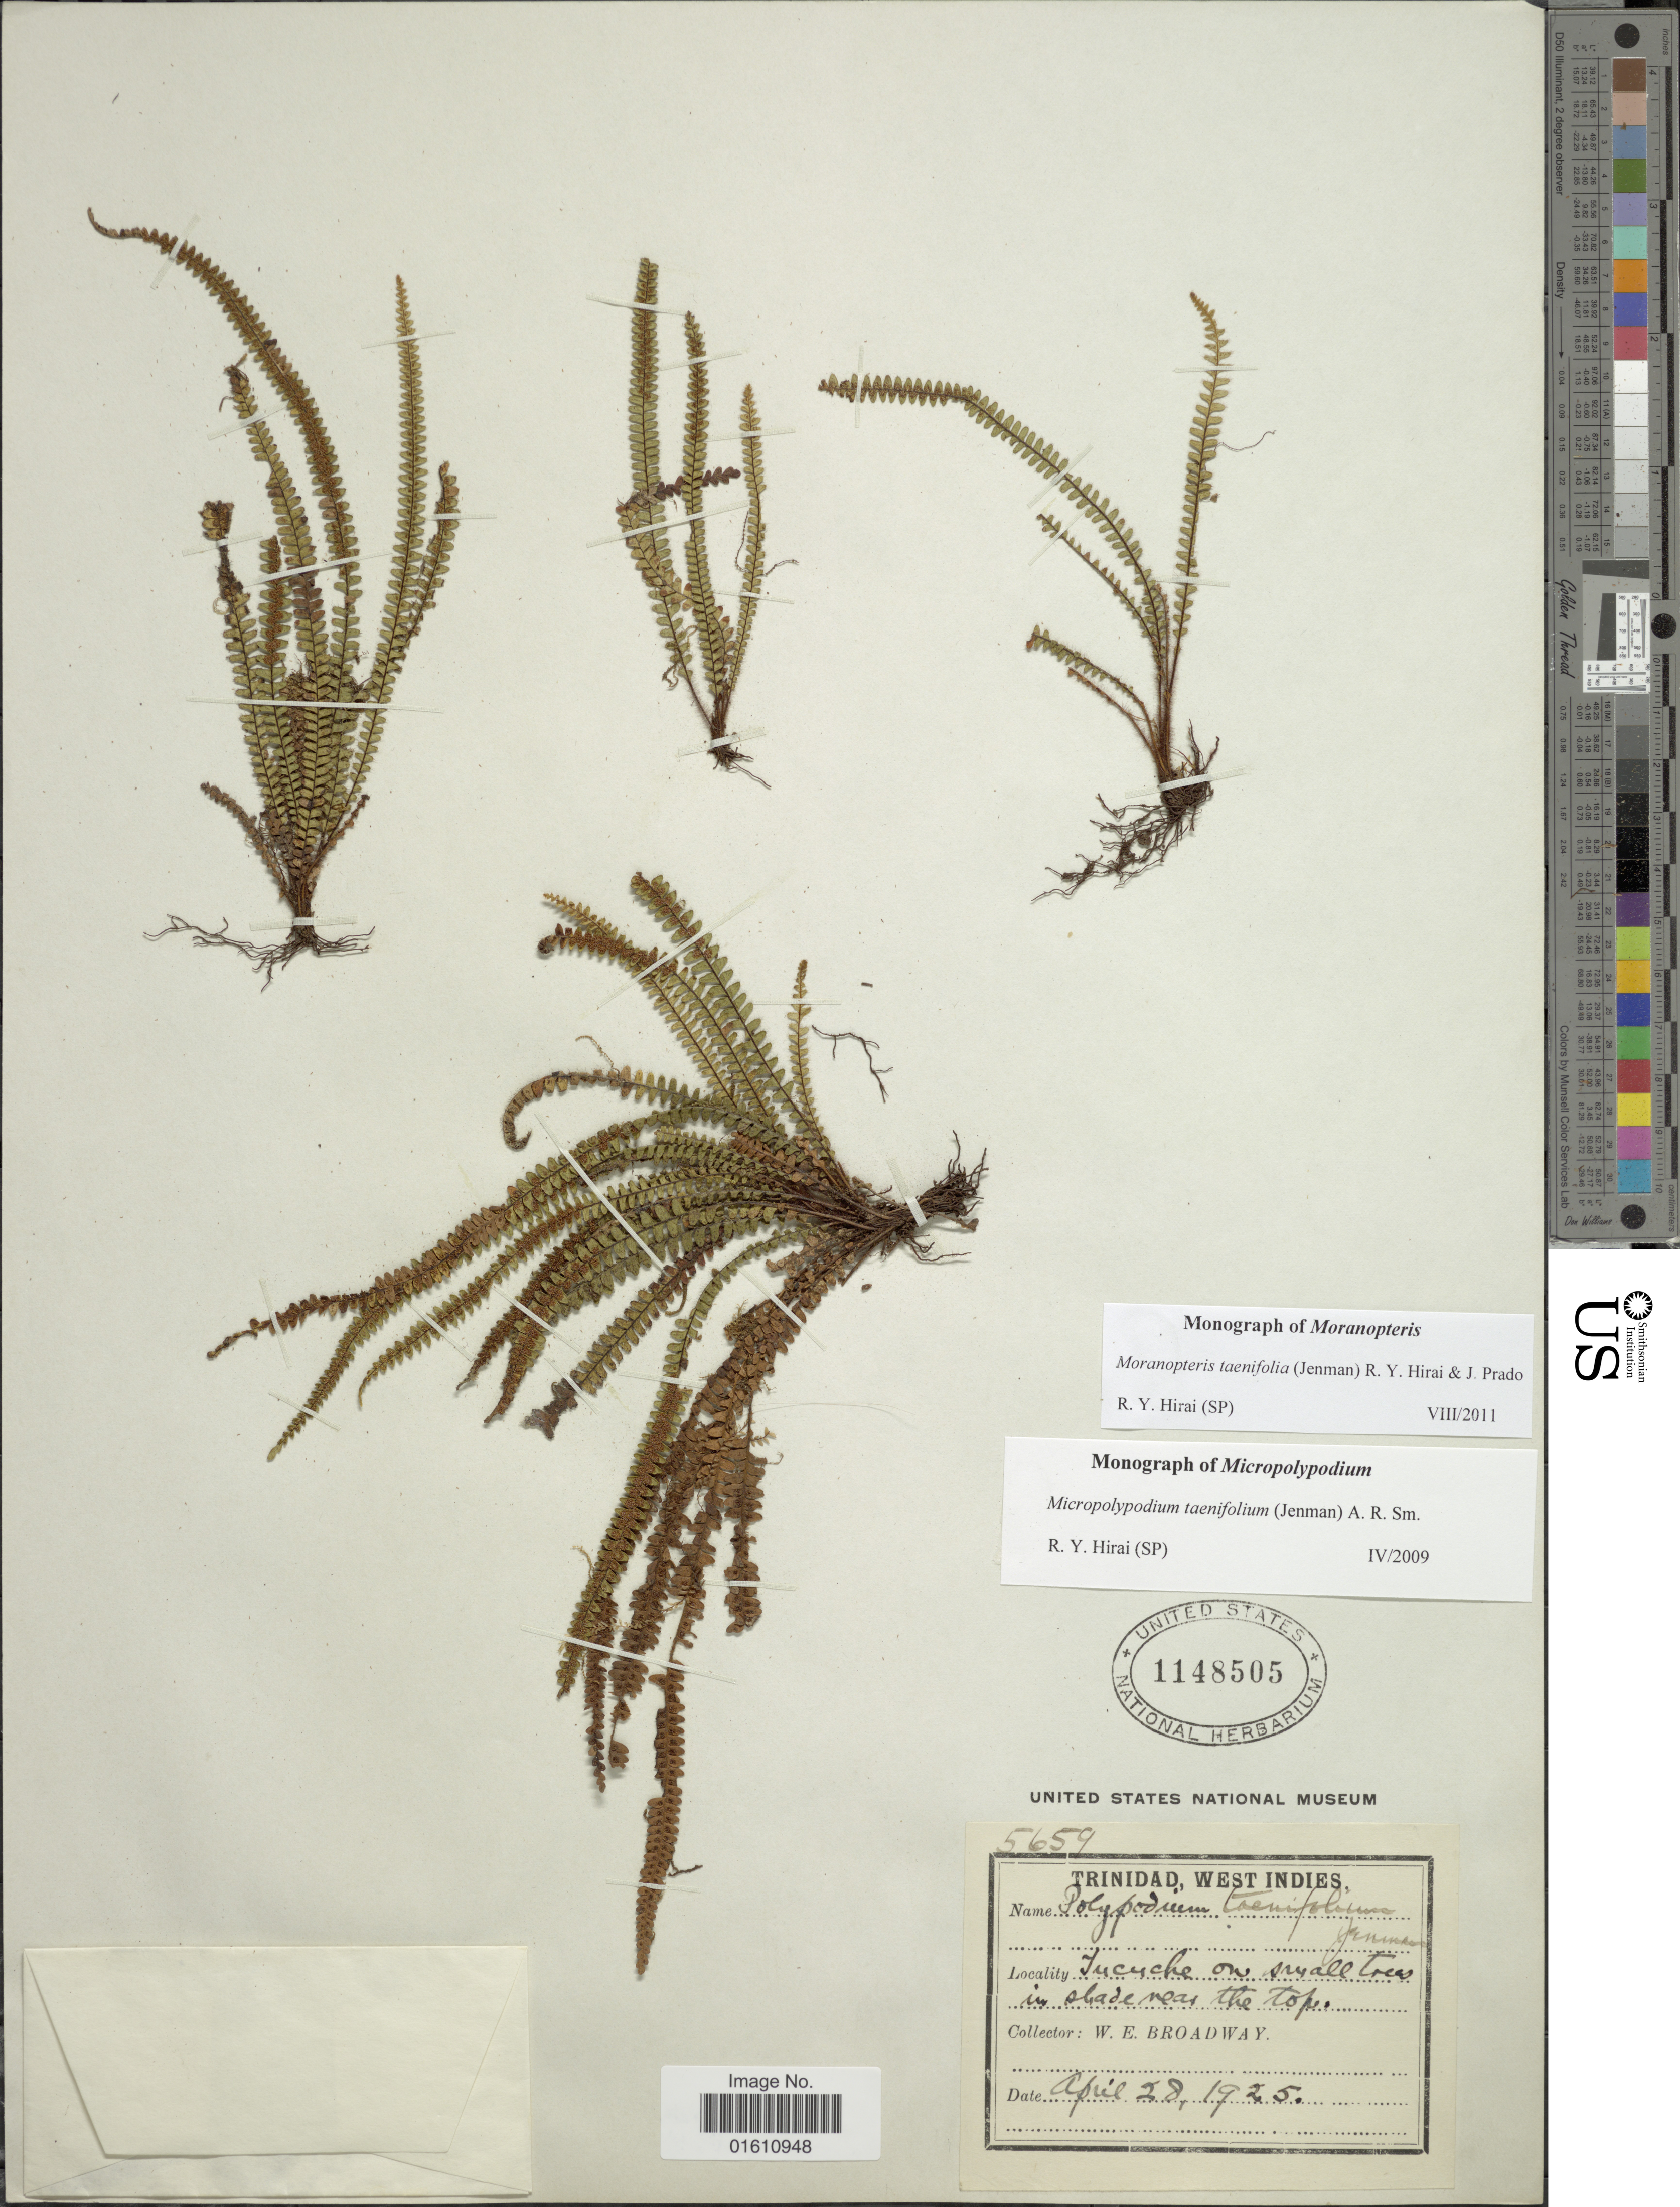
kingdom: Plantae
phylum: Tracheophyta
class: Polypodiopsida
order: Polypodiales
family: Polypodiaceae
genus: Moranopteris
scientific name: Moranopteris taenifolia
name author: (Jenman) R. Y. Hirai & J. Prado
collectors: W. E. Broadway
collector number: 5659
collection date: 1925-04-29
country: Trinidad and Tobago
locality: Trinidad, West Indies, Jucuche on small trees in shade near the top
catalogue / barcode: US 1148505